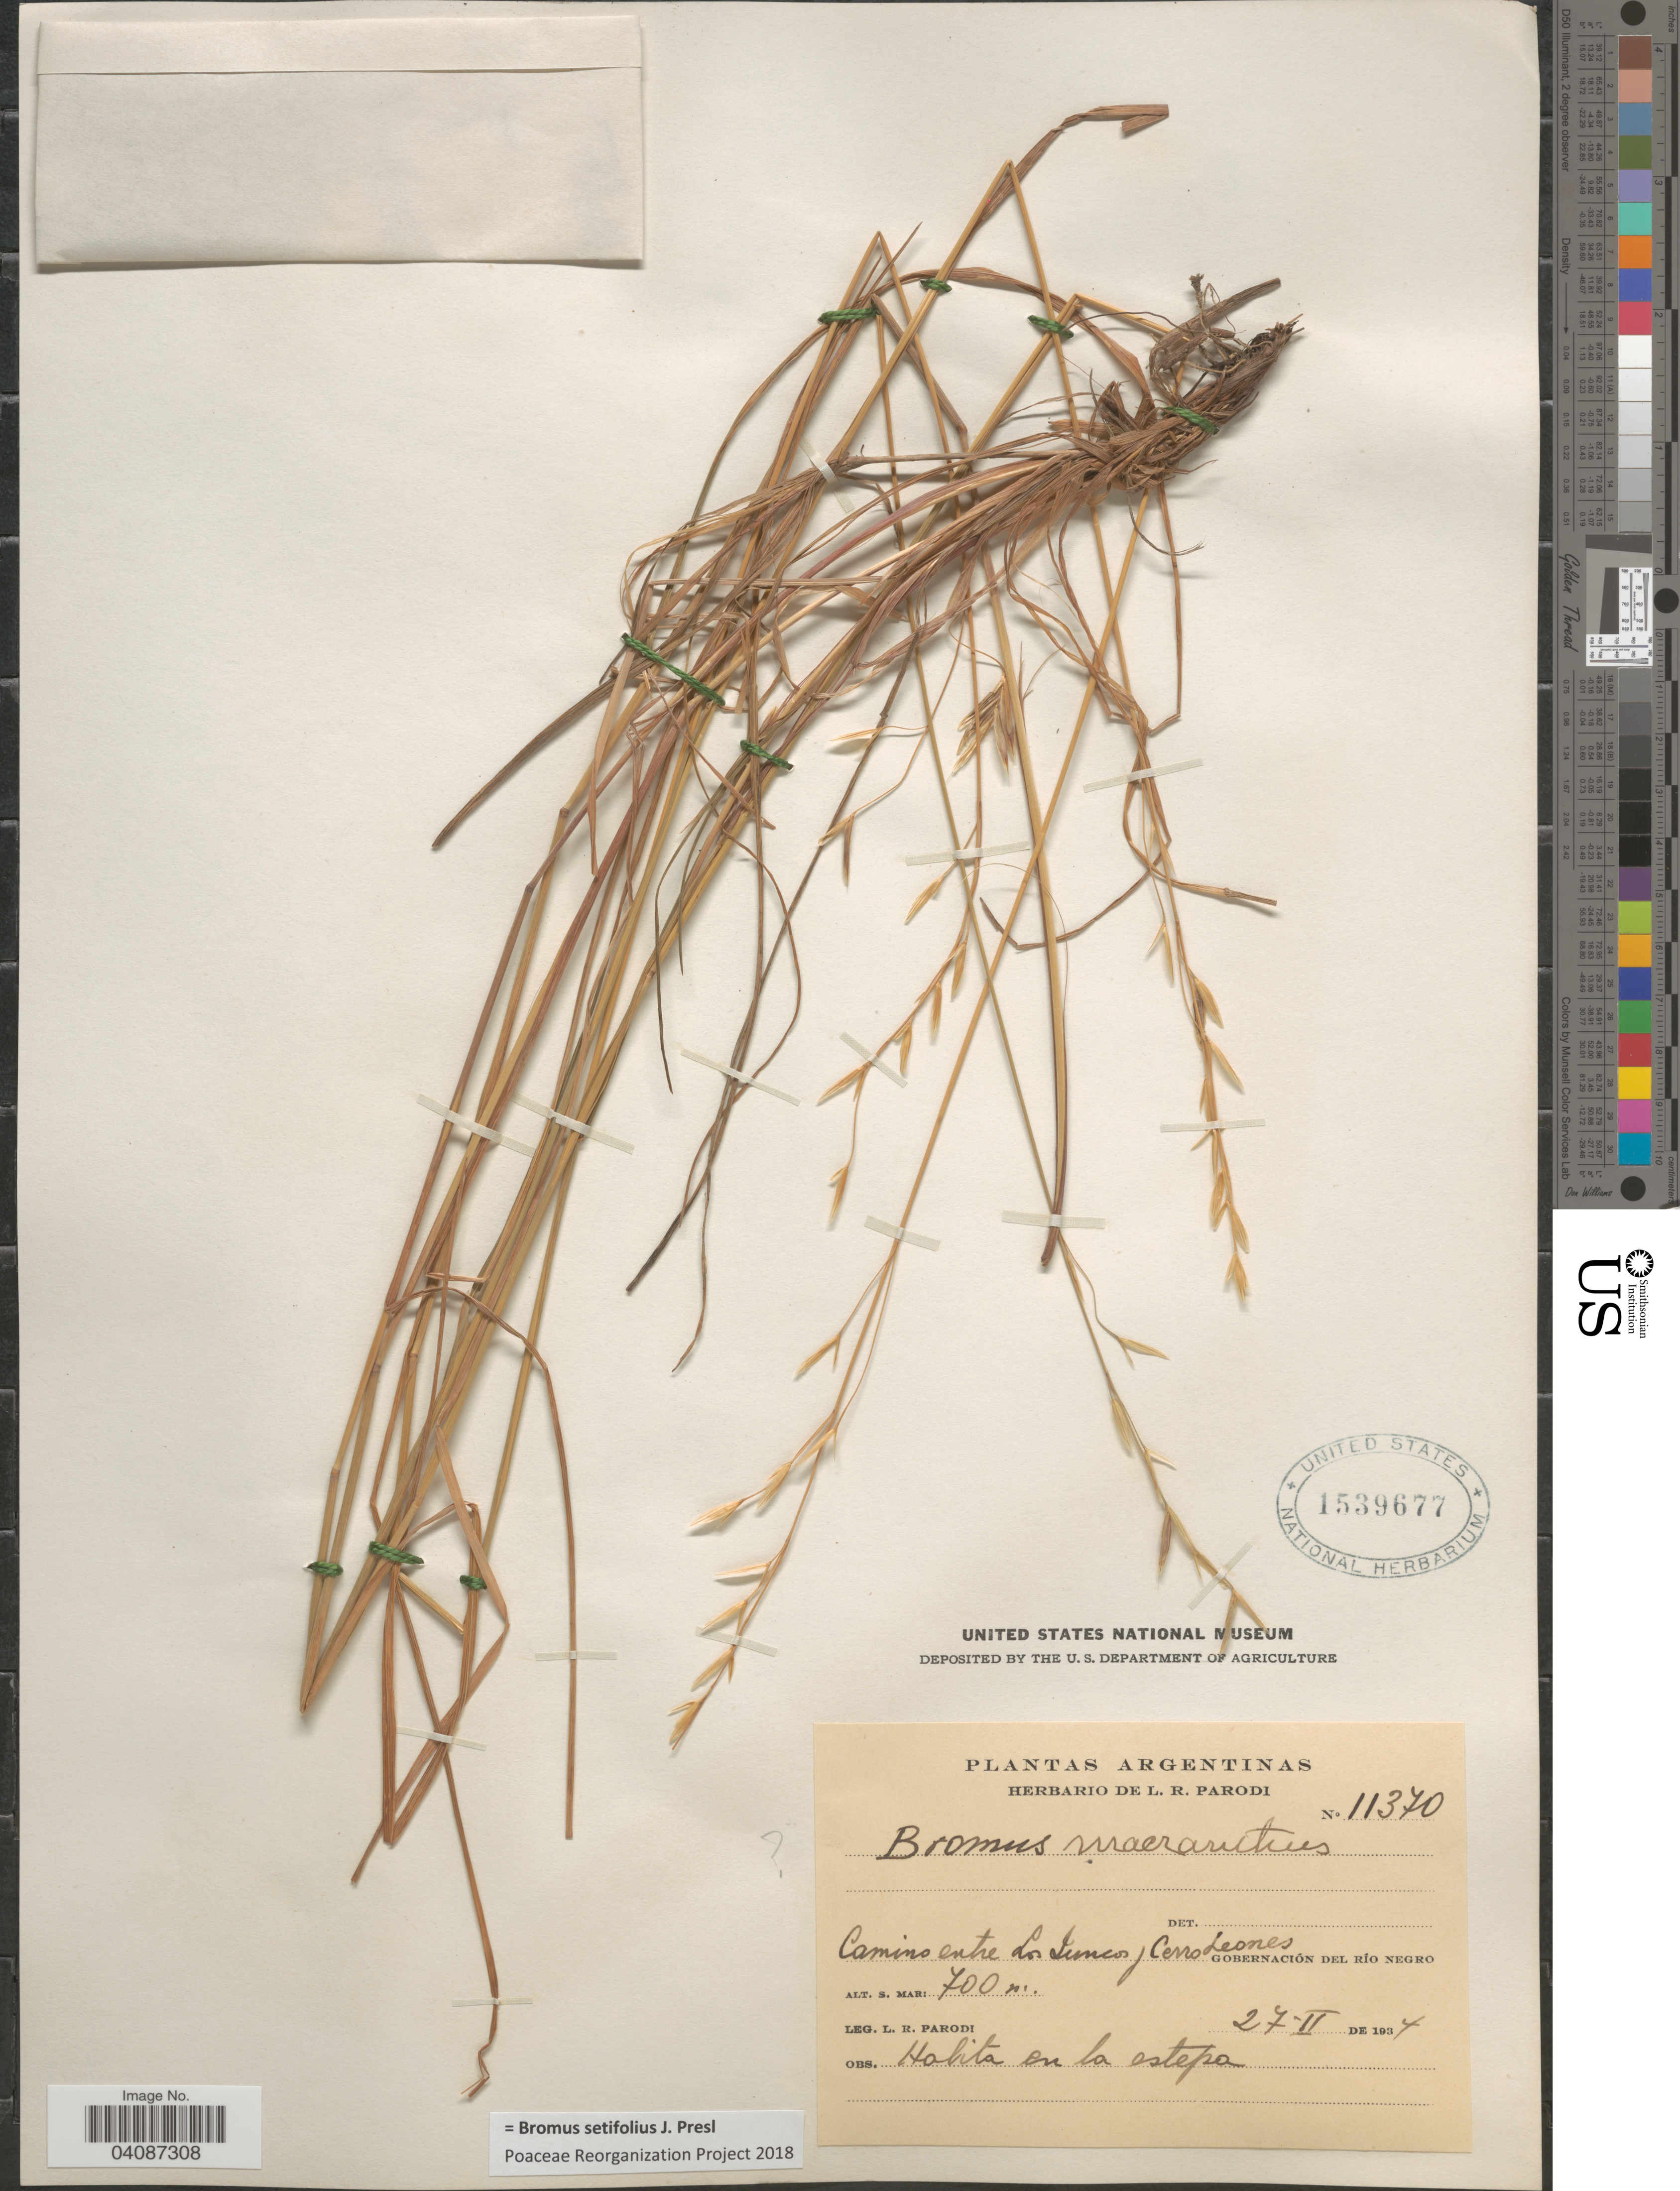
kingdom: Plantae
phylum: Tracheophyta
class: Liliopsida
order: Poales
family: Poaceae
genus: Bromus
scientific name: Bromus setifolius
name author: J. Presl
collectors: L. R. Parodi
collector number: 11370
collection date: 1934-02-27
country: Argentina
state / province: Rio Negro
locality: Argentinas. Camino entre Los Juncos j Cerro Leones. Gobernación del Río Negro.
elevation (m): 700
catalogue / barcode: US 1539677